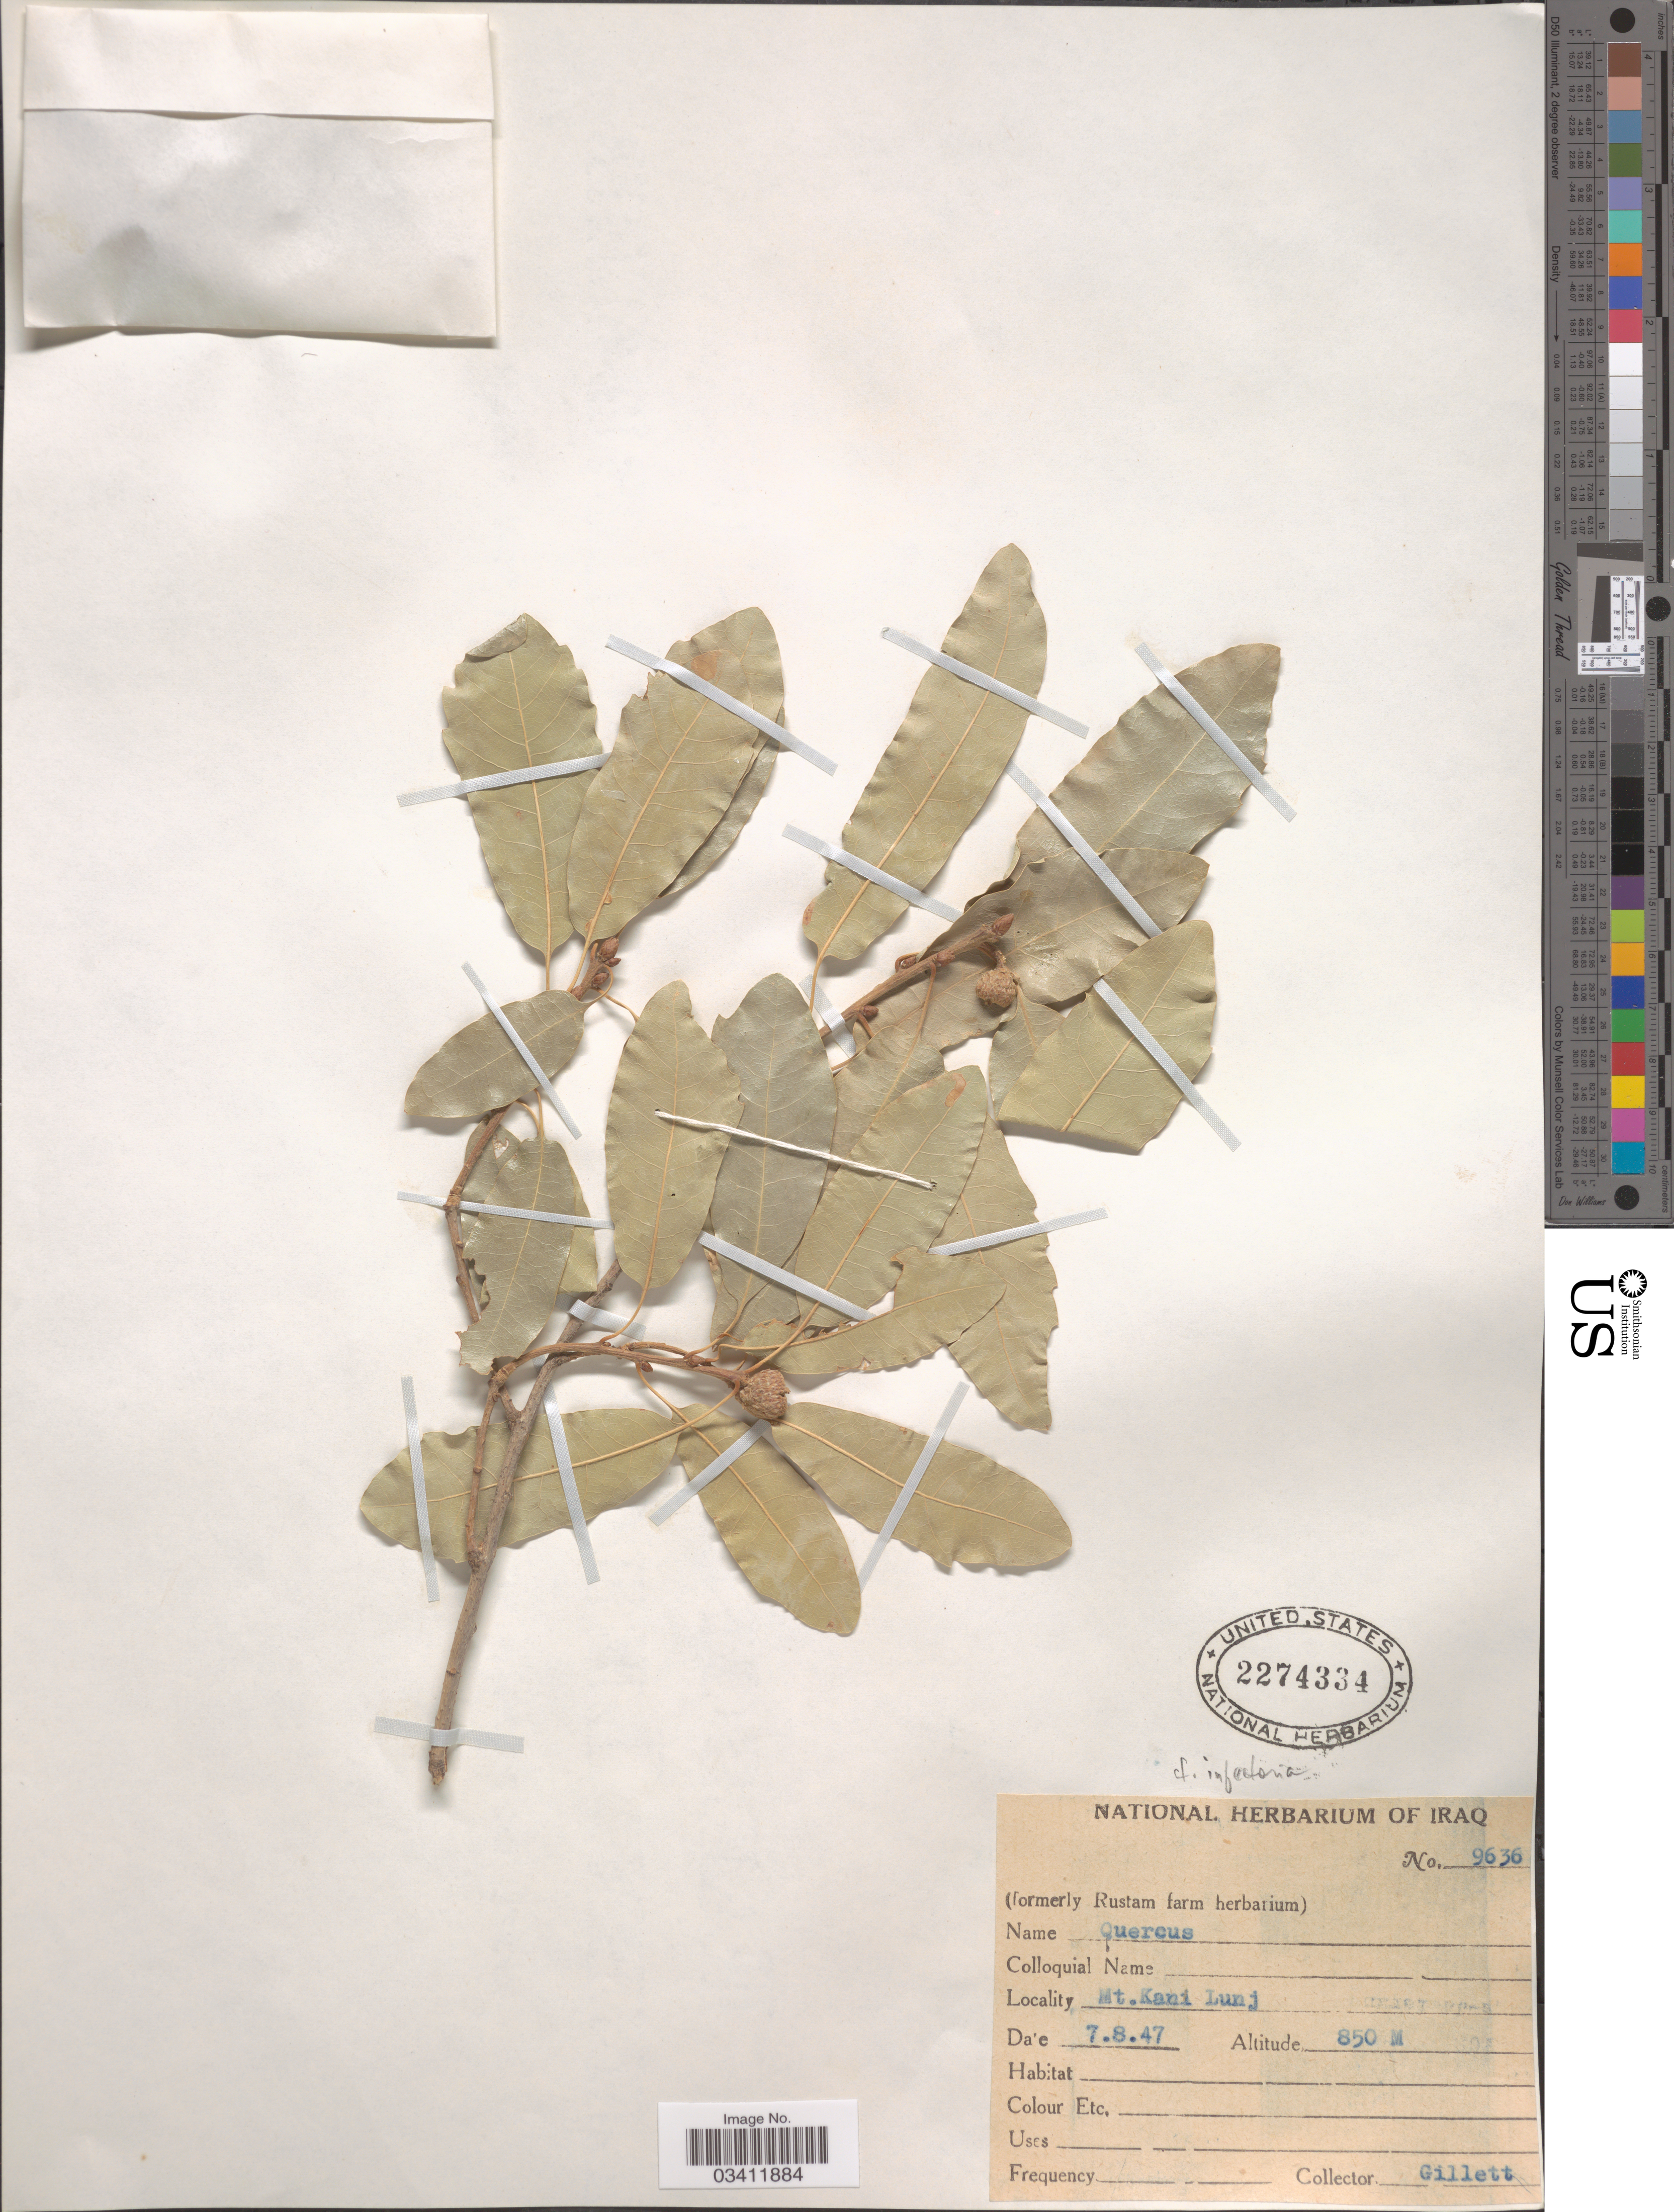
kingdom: Plantae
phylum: Tracheophyta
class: Magnoliopsida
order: Fagales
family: Fagaceae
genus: Quercus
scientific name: Quercus infectoria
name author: Olivier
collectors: Gillett, --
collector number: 9636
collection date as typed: Transcribed d/m/y: 7/8/47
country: Iraq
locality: Mt. Kani, Lunj.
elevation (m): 850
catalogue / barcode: US 2274334